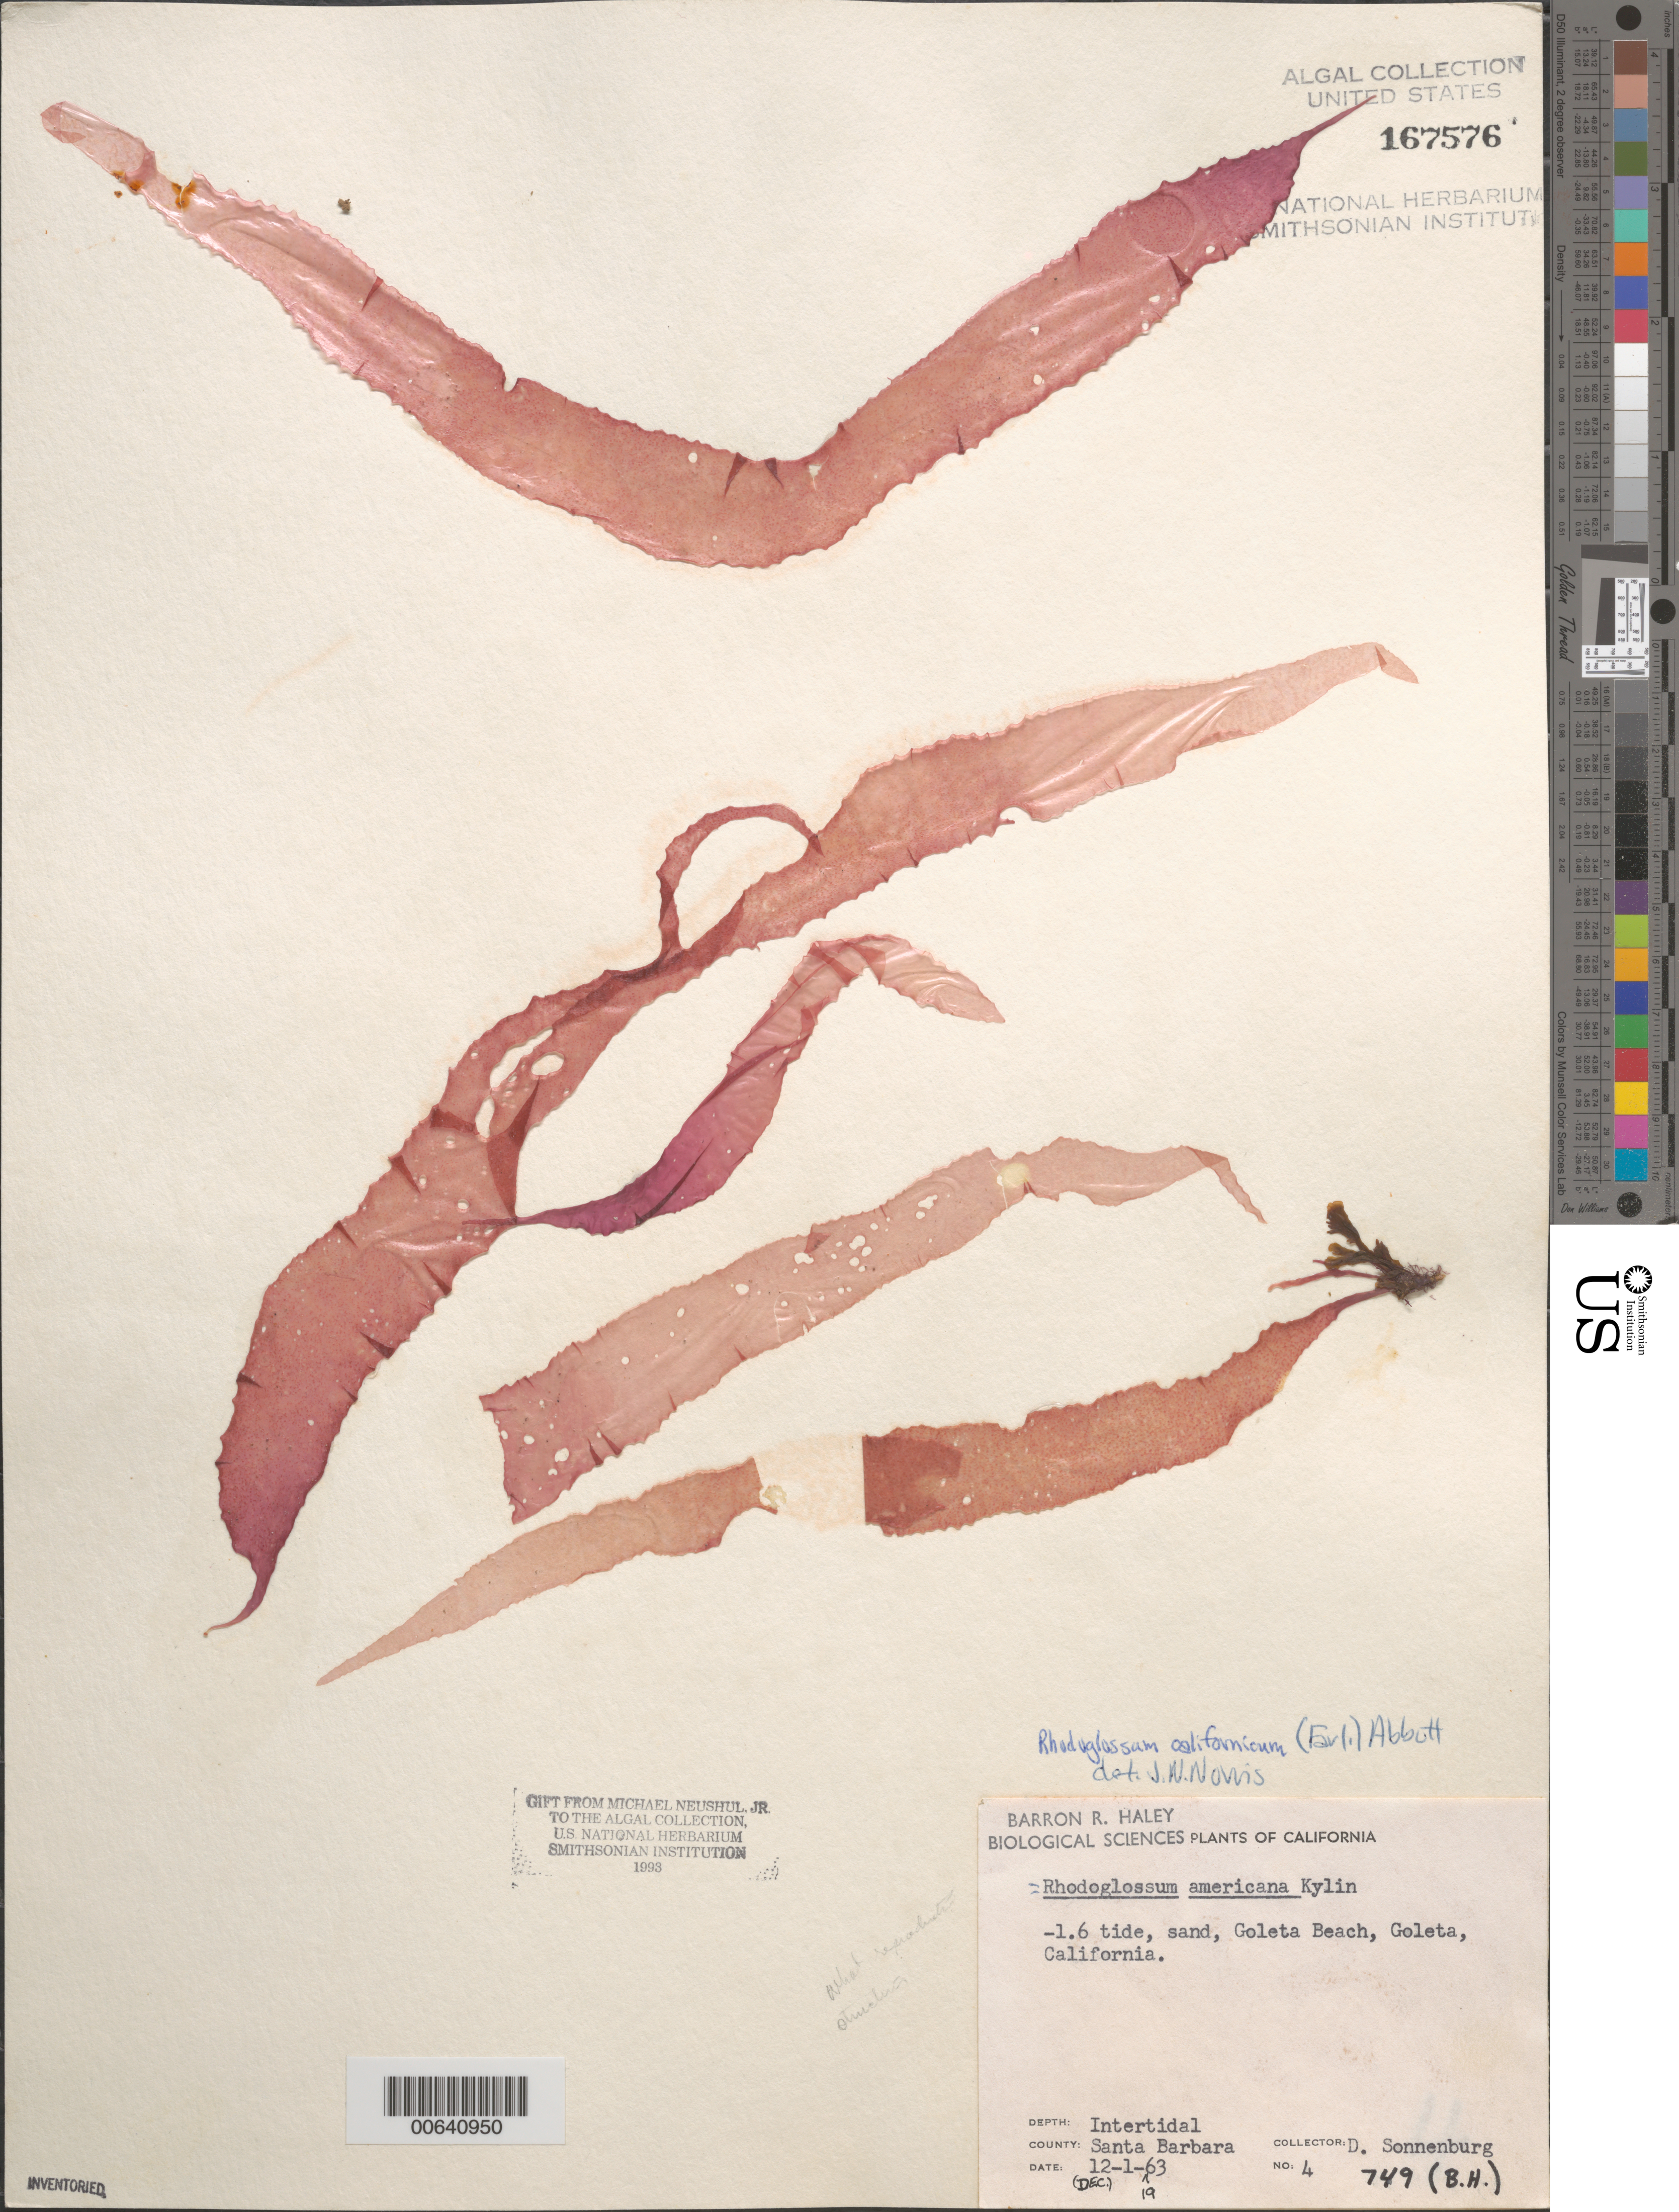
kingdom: Plantae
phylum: Rhodophyta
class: Florideophyceae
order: Gigartinales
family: Gigartinaceae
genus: Mazzaella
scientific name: Mazzaella californica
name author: (J. Agardh) G. De Toni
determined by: Algae name updating Project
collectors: D. Sonnenburg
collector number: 4 & Haley 749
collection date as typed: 01 Dec 1963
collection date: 1963-12-01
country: United States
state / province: California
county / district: Santa Barbara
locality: Goleta Beach, Goleta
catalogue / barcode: US 167576